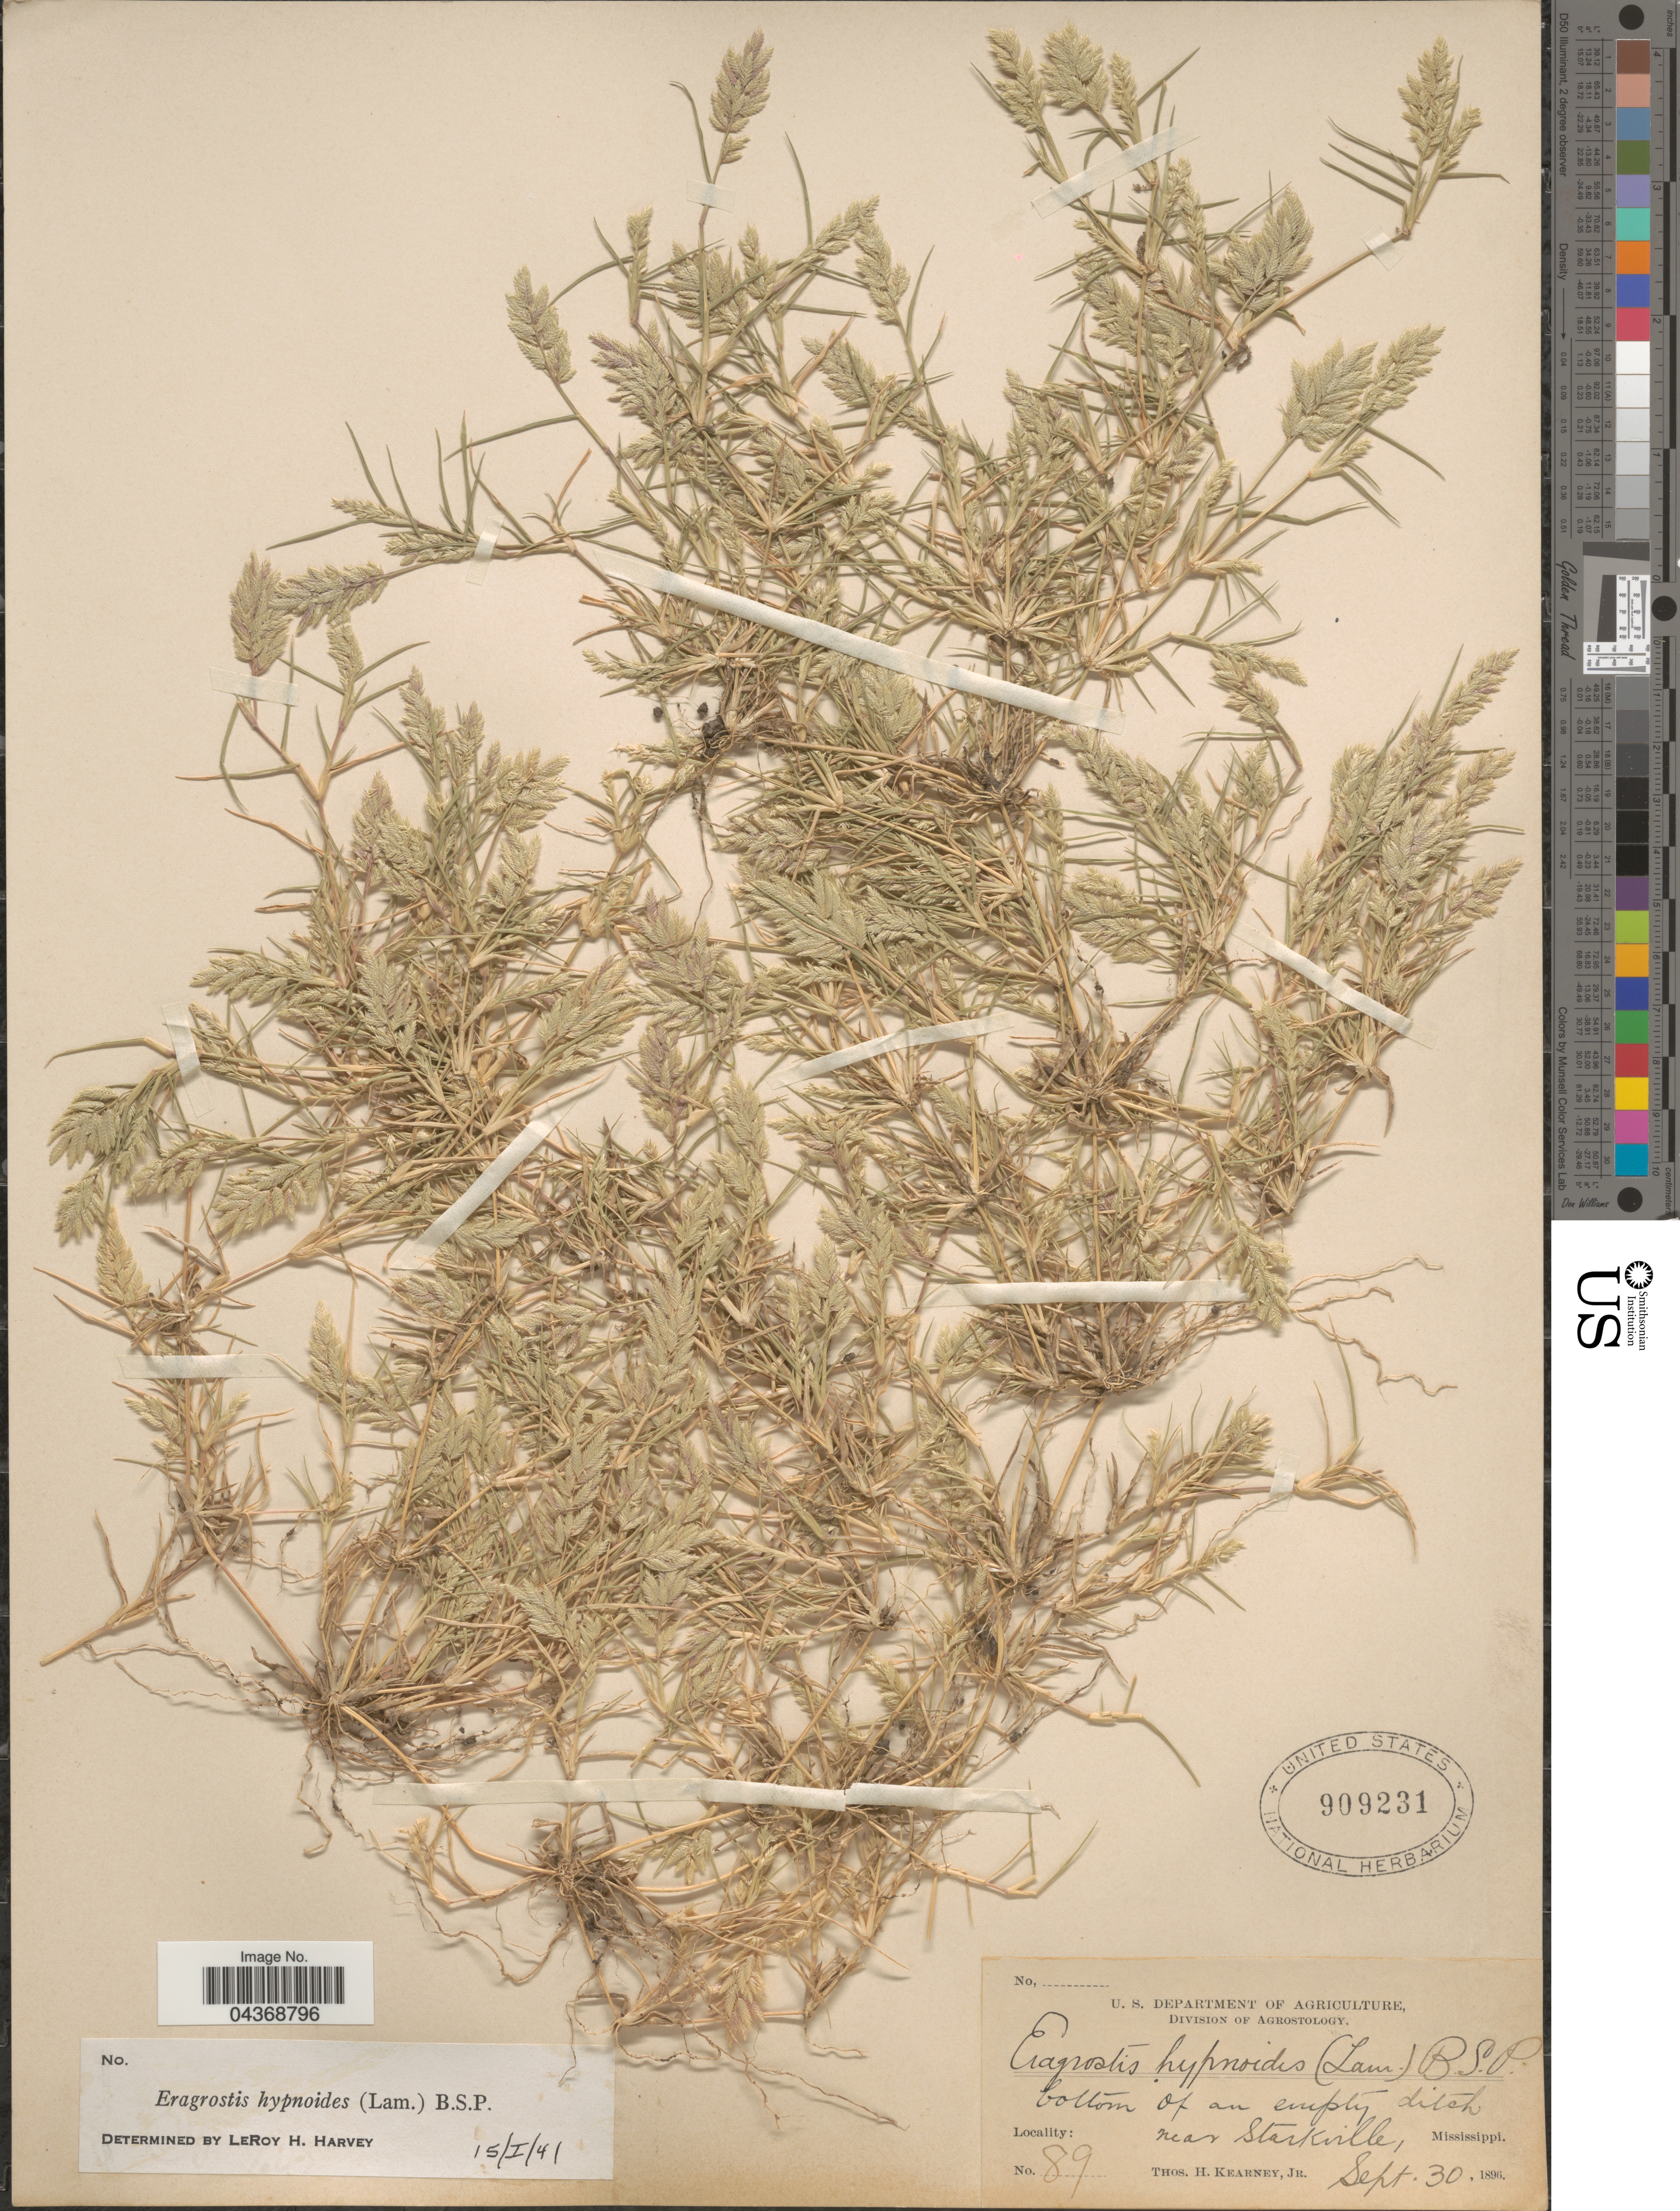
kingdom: Plantae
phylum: Tracheophyta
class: Liliopsida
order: Poales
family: Poaceae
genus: Eragrostis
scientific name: Eragrostis hypnoides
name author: (Lam.) Britton, Stearns & Poggenb.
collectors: T. H. Kearney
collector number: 89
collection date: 1896-09-30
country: United States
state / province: Mississippi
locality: Bottom of an empty ditch near Starkville.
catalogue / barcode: US 909231